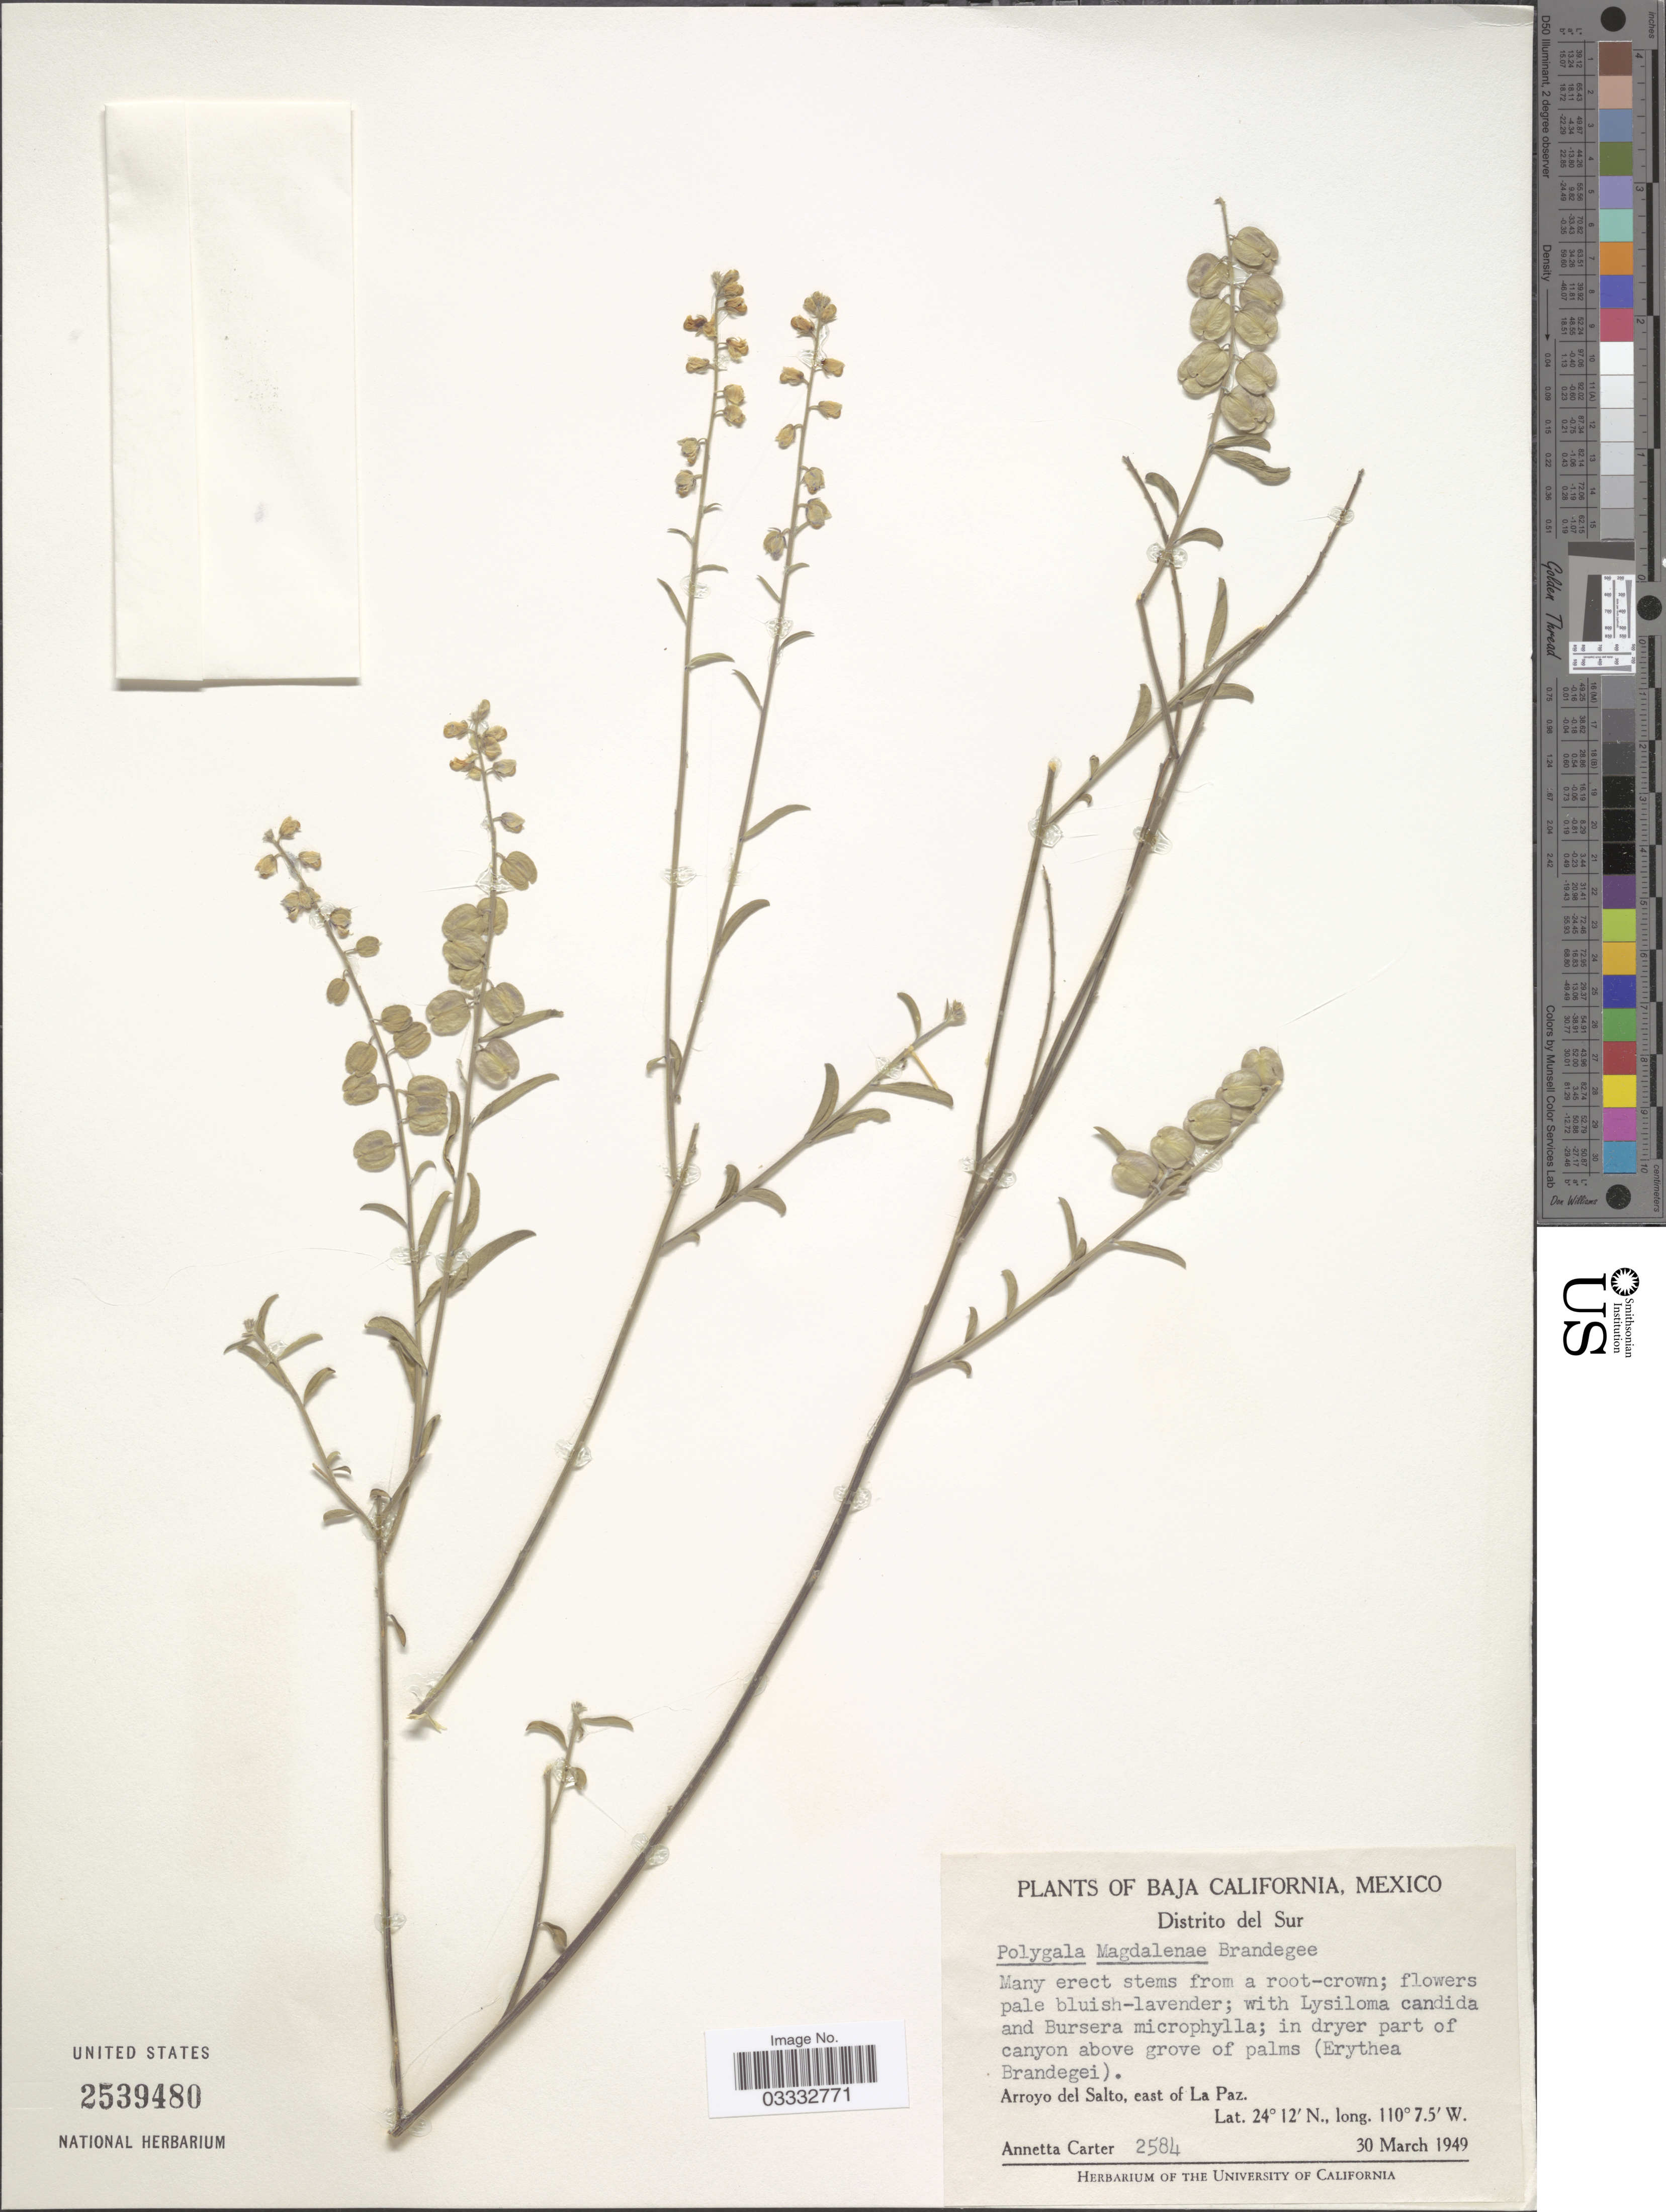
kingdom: Plantae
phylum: Tracheophyta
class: Magnoliopsida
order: Fabales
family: Polygalaceae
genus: Polygala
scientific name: Polygala magdalenae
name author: Brandegee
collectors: A. Carter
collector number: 2584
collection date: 1949-03-30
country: Mexico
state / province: Baja California Sur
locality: Distrito del Sur. Arroyo del Salto, east of La Paz.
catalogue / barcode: US 2539480